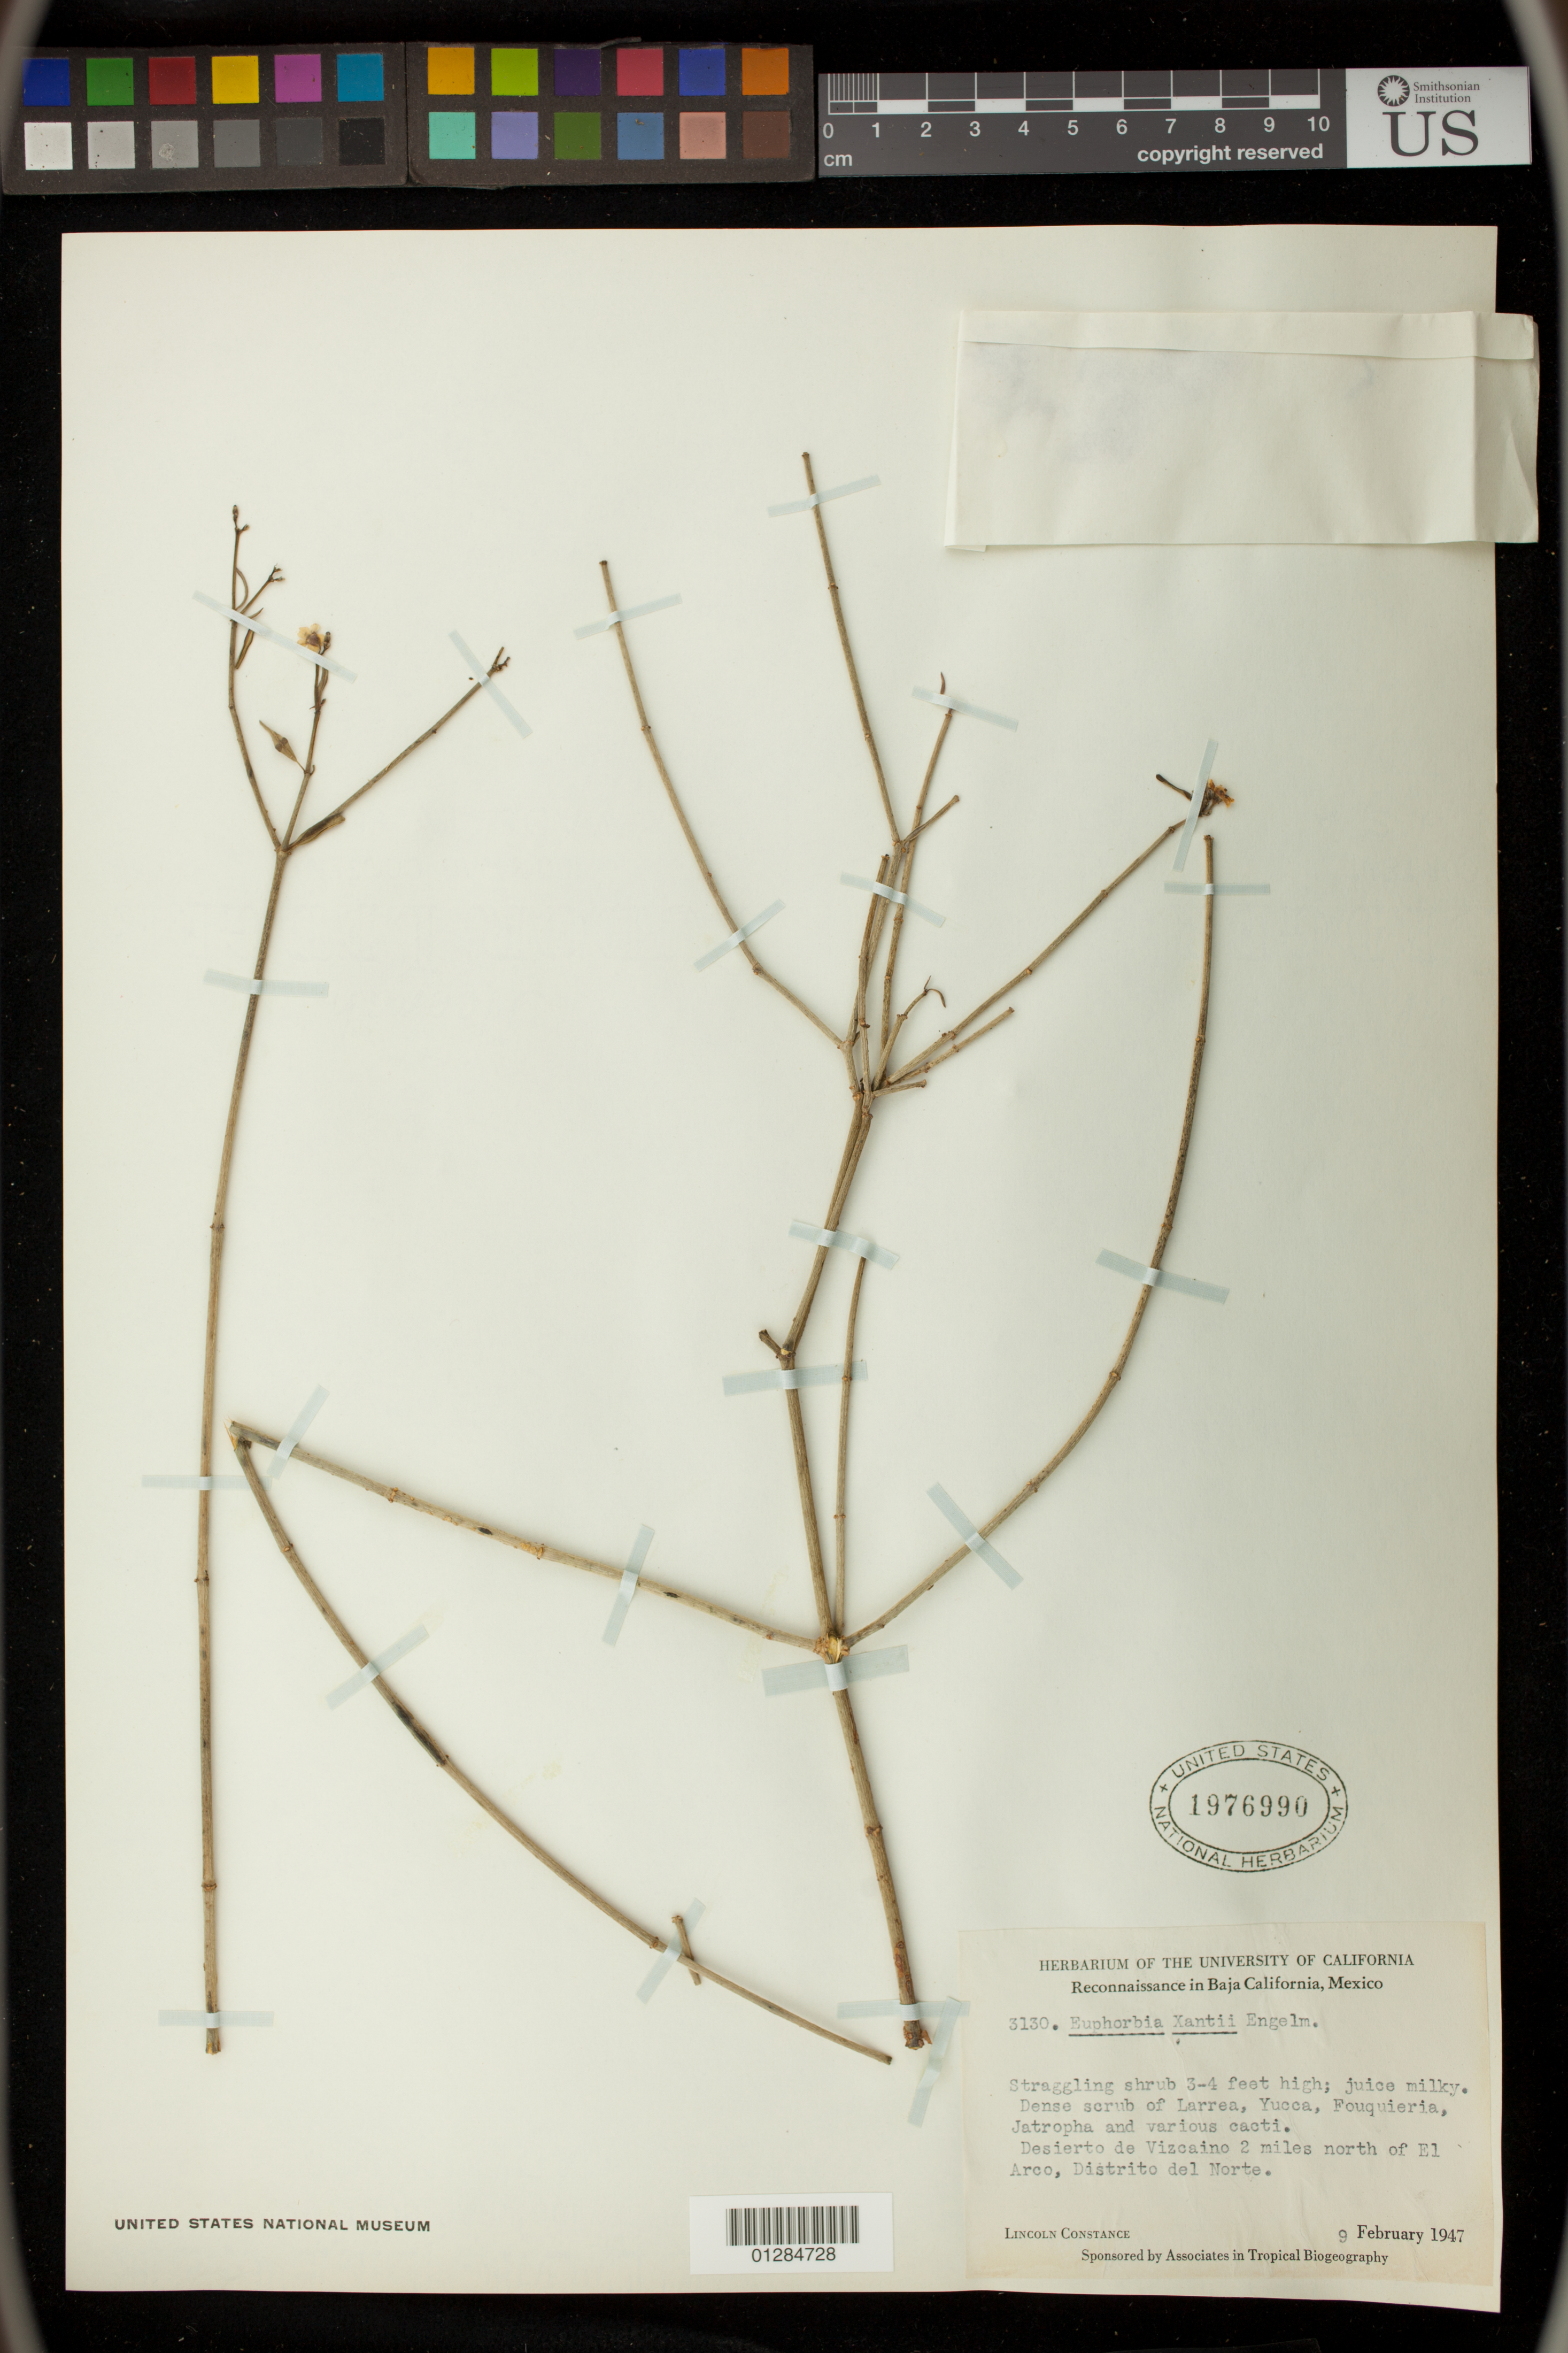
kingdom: Plantae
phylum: Tracheophyta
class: Magnoliopsida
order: Malpighiales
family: Euphorbiaceae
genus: Euphorbia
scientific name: Euphorbia xanti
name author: Engelm. ex Boiss.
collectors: L. Constance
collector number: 3130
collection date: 1947-02-09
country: Mexico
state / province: Baja California Norte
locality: Desierto de Vizcaino 2 miles north of El Arco, Distrito del Norte.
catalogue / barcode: US 1976990